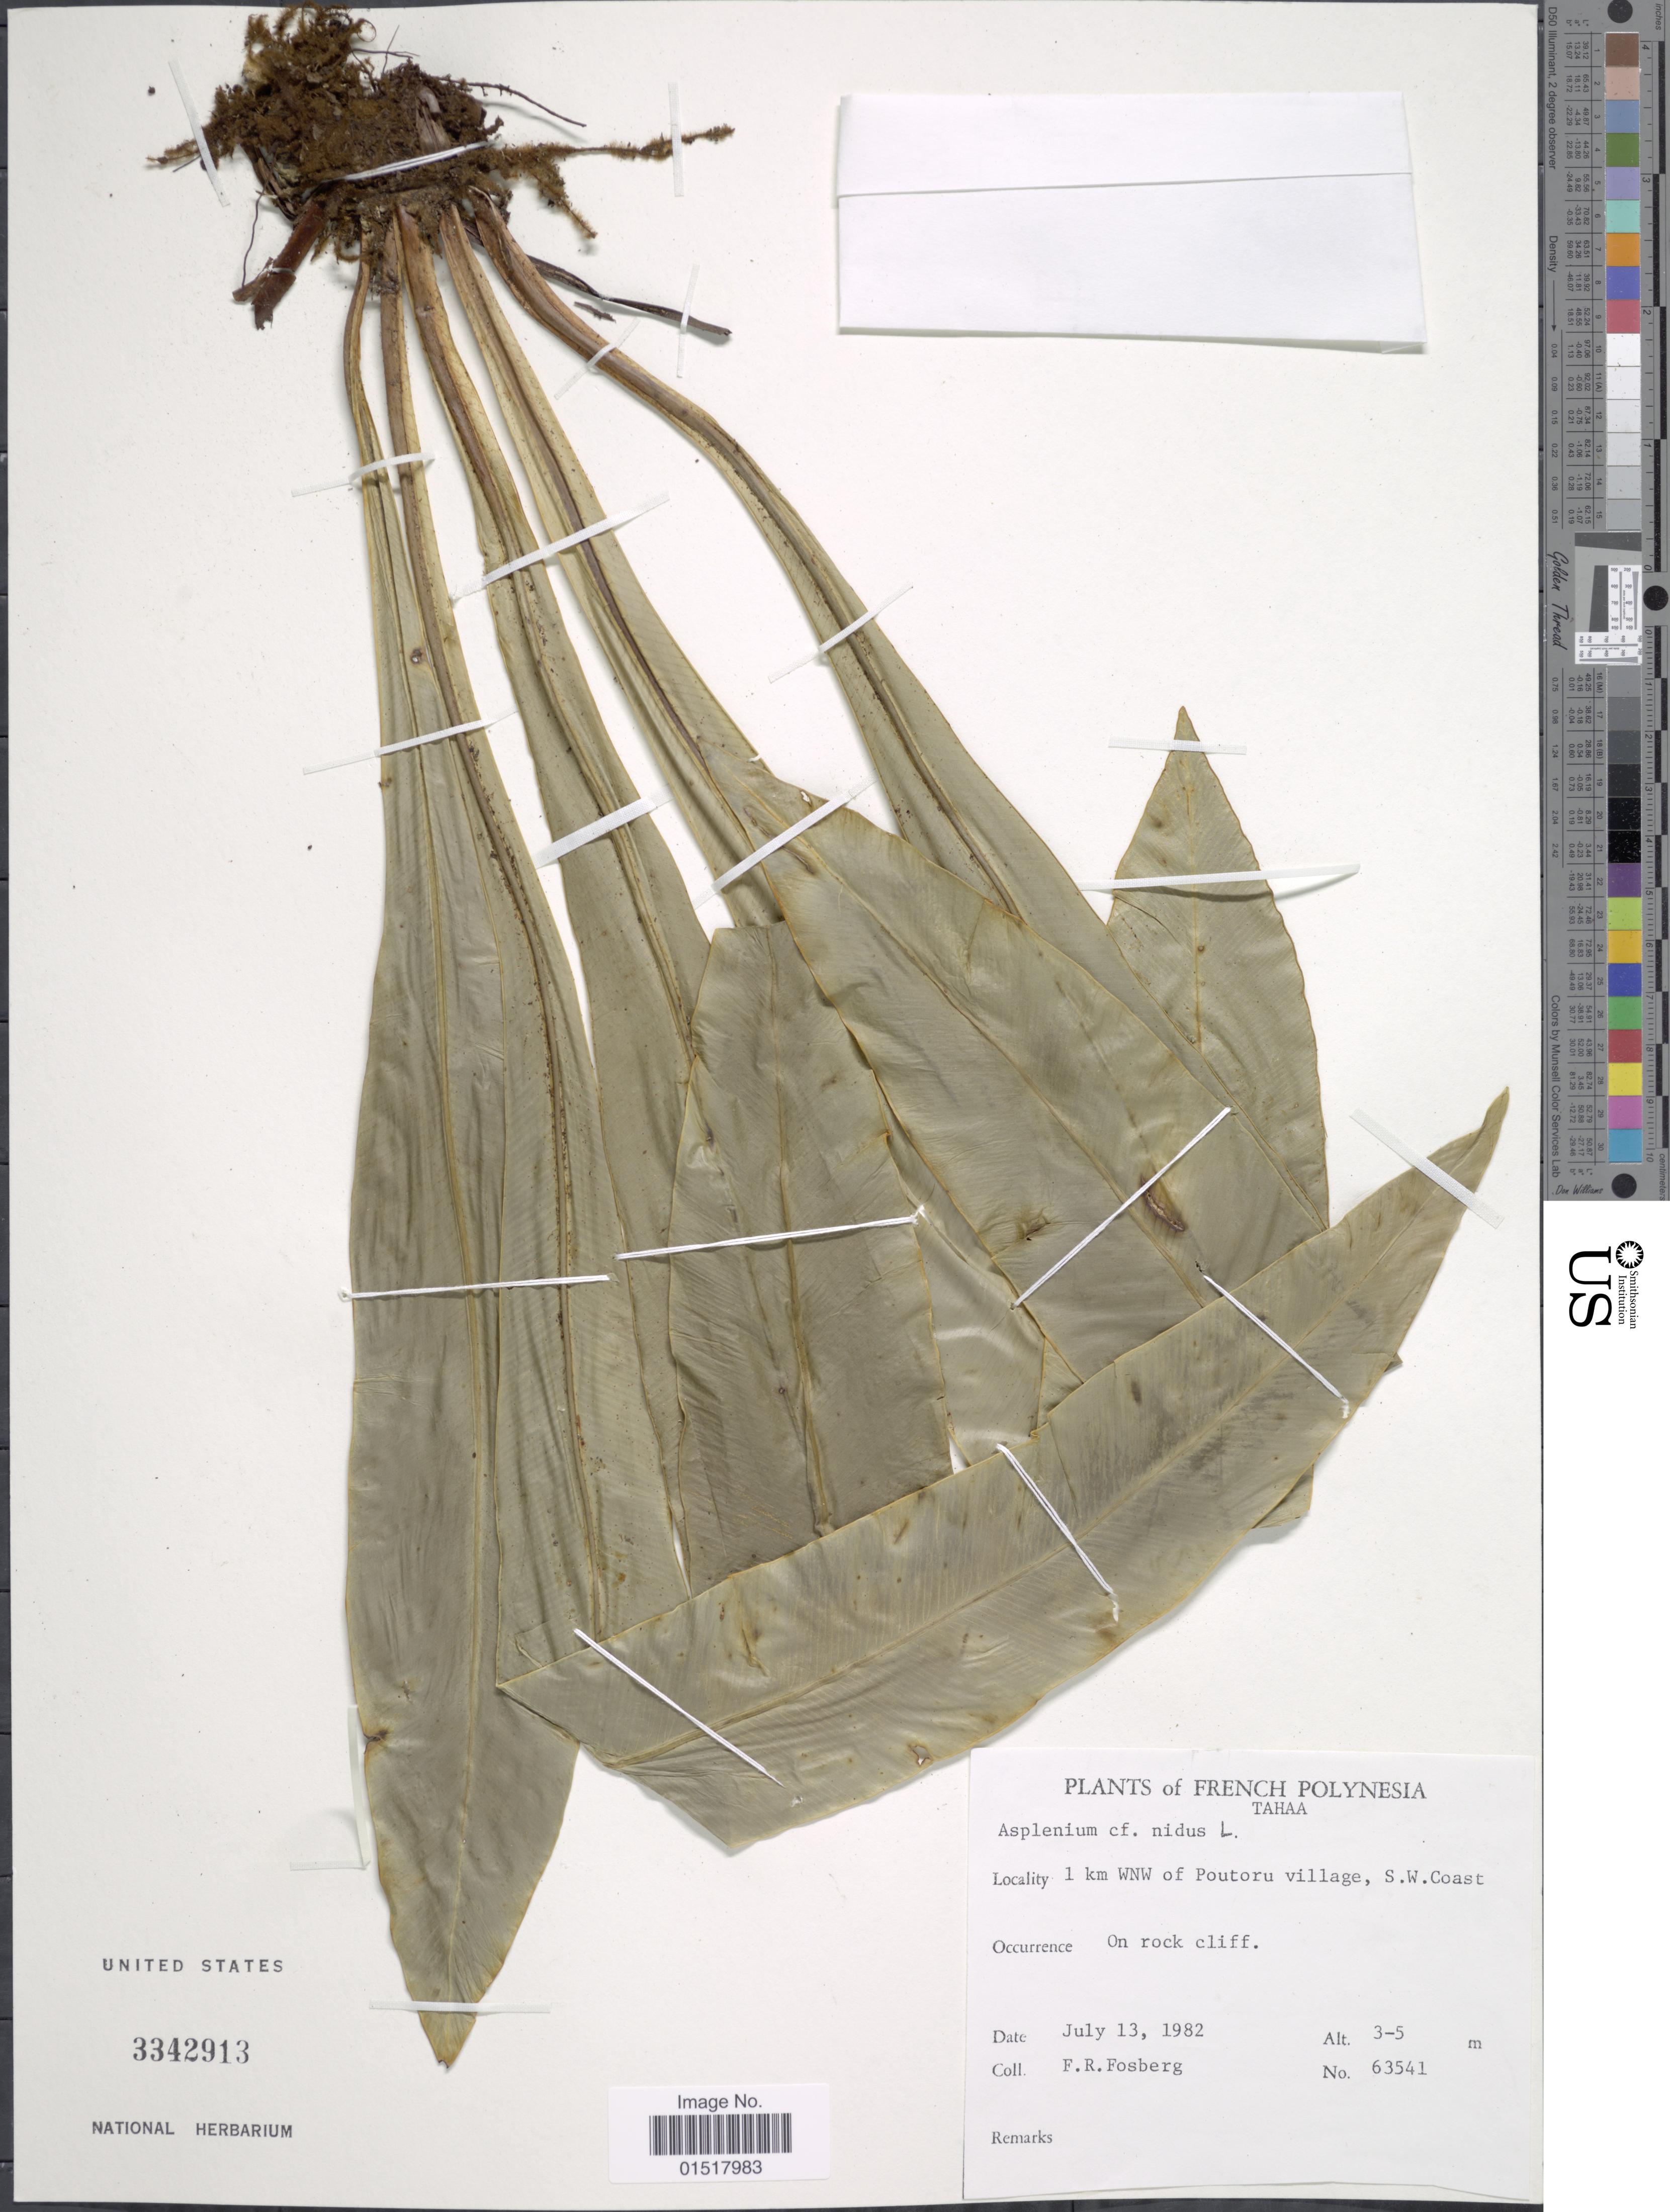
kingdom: Plantae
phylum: Tracheophyta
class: Polypodiopsida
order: Polypodiales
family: Aspleniaceae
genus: Asplenium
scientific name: Asplenium nidus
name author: L.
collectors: F. R. Fosberg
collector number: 63541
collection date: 1982-07-13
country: French Polynesia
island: Tahaa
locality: Tahaa. 1 km WNW of Poutoru village, S.W. coast.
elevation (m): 3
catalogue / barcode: US 3342913